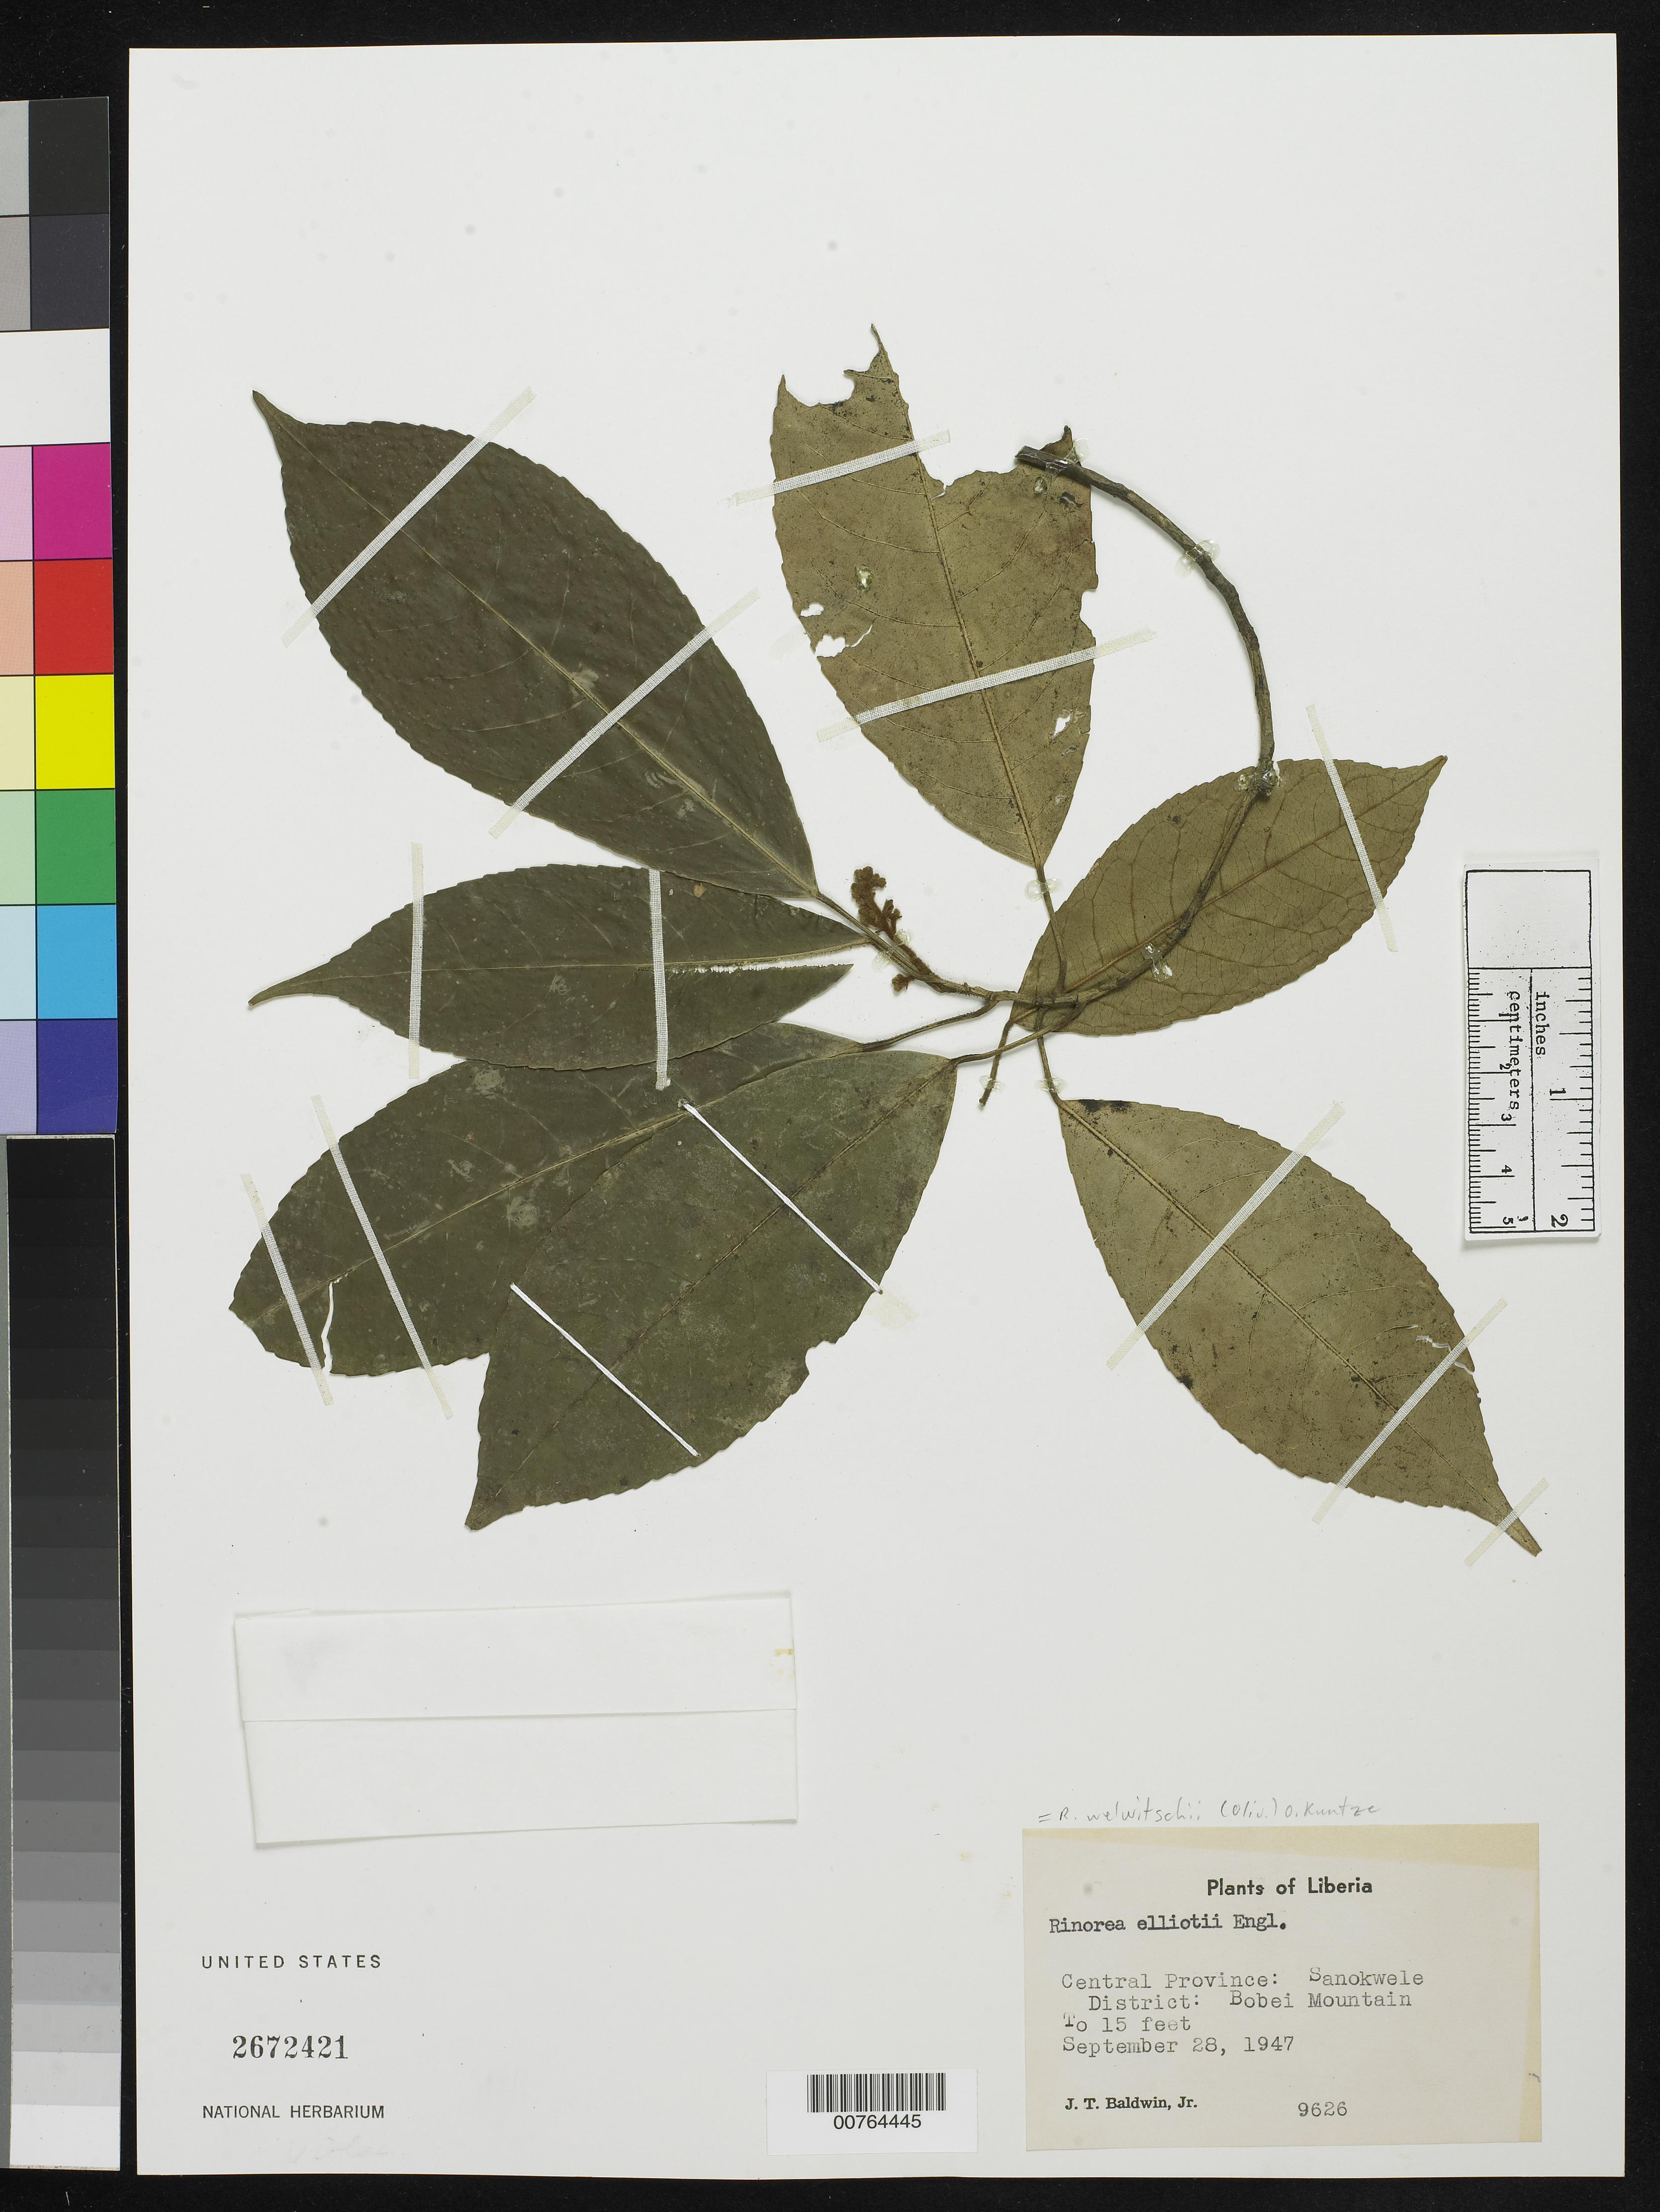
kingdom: Plantae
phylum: Tracheophyta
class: Magnoliopsida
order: Malpighiales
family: Violaceae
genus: Rinorea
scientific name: Rinorea welwitschii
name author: (Oliv.) Kuntze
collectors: J. T. Baldwin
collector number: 9626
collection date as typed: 28 Sep 1947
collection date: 1947-09-28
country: Liberia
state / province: Nimba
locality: Central Province: Sanokwele District, Bobei Mountain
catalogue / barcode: US 2672421